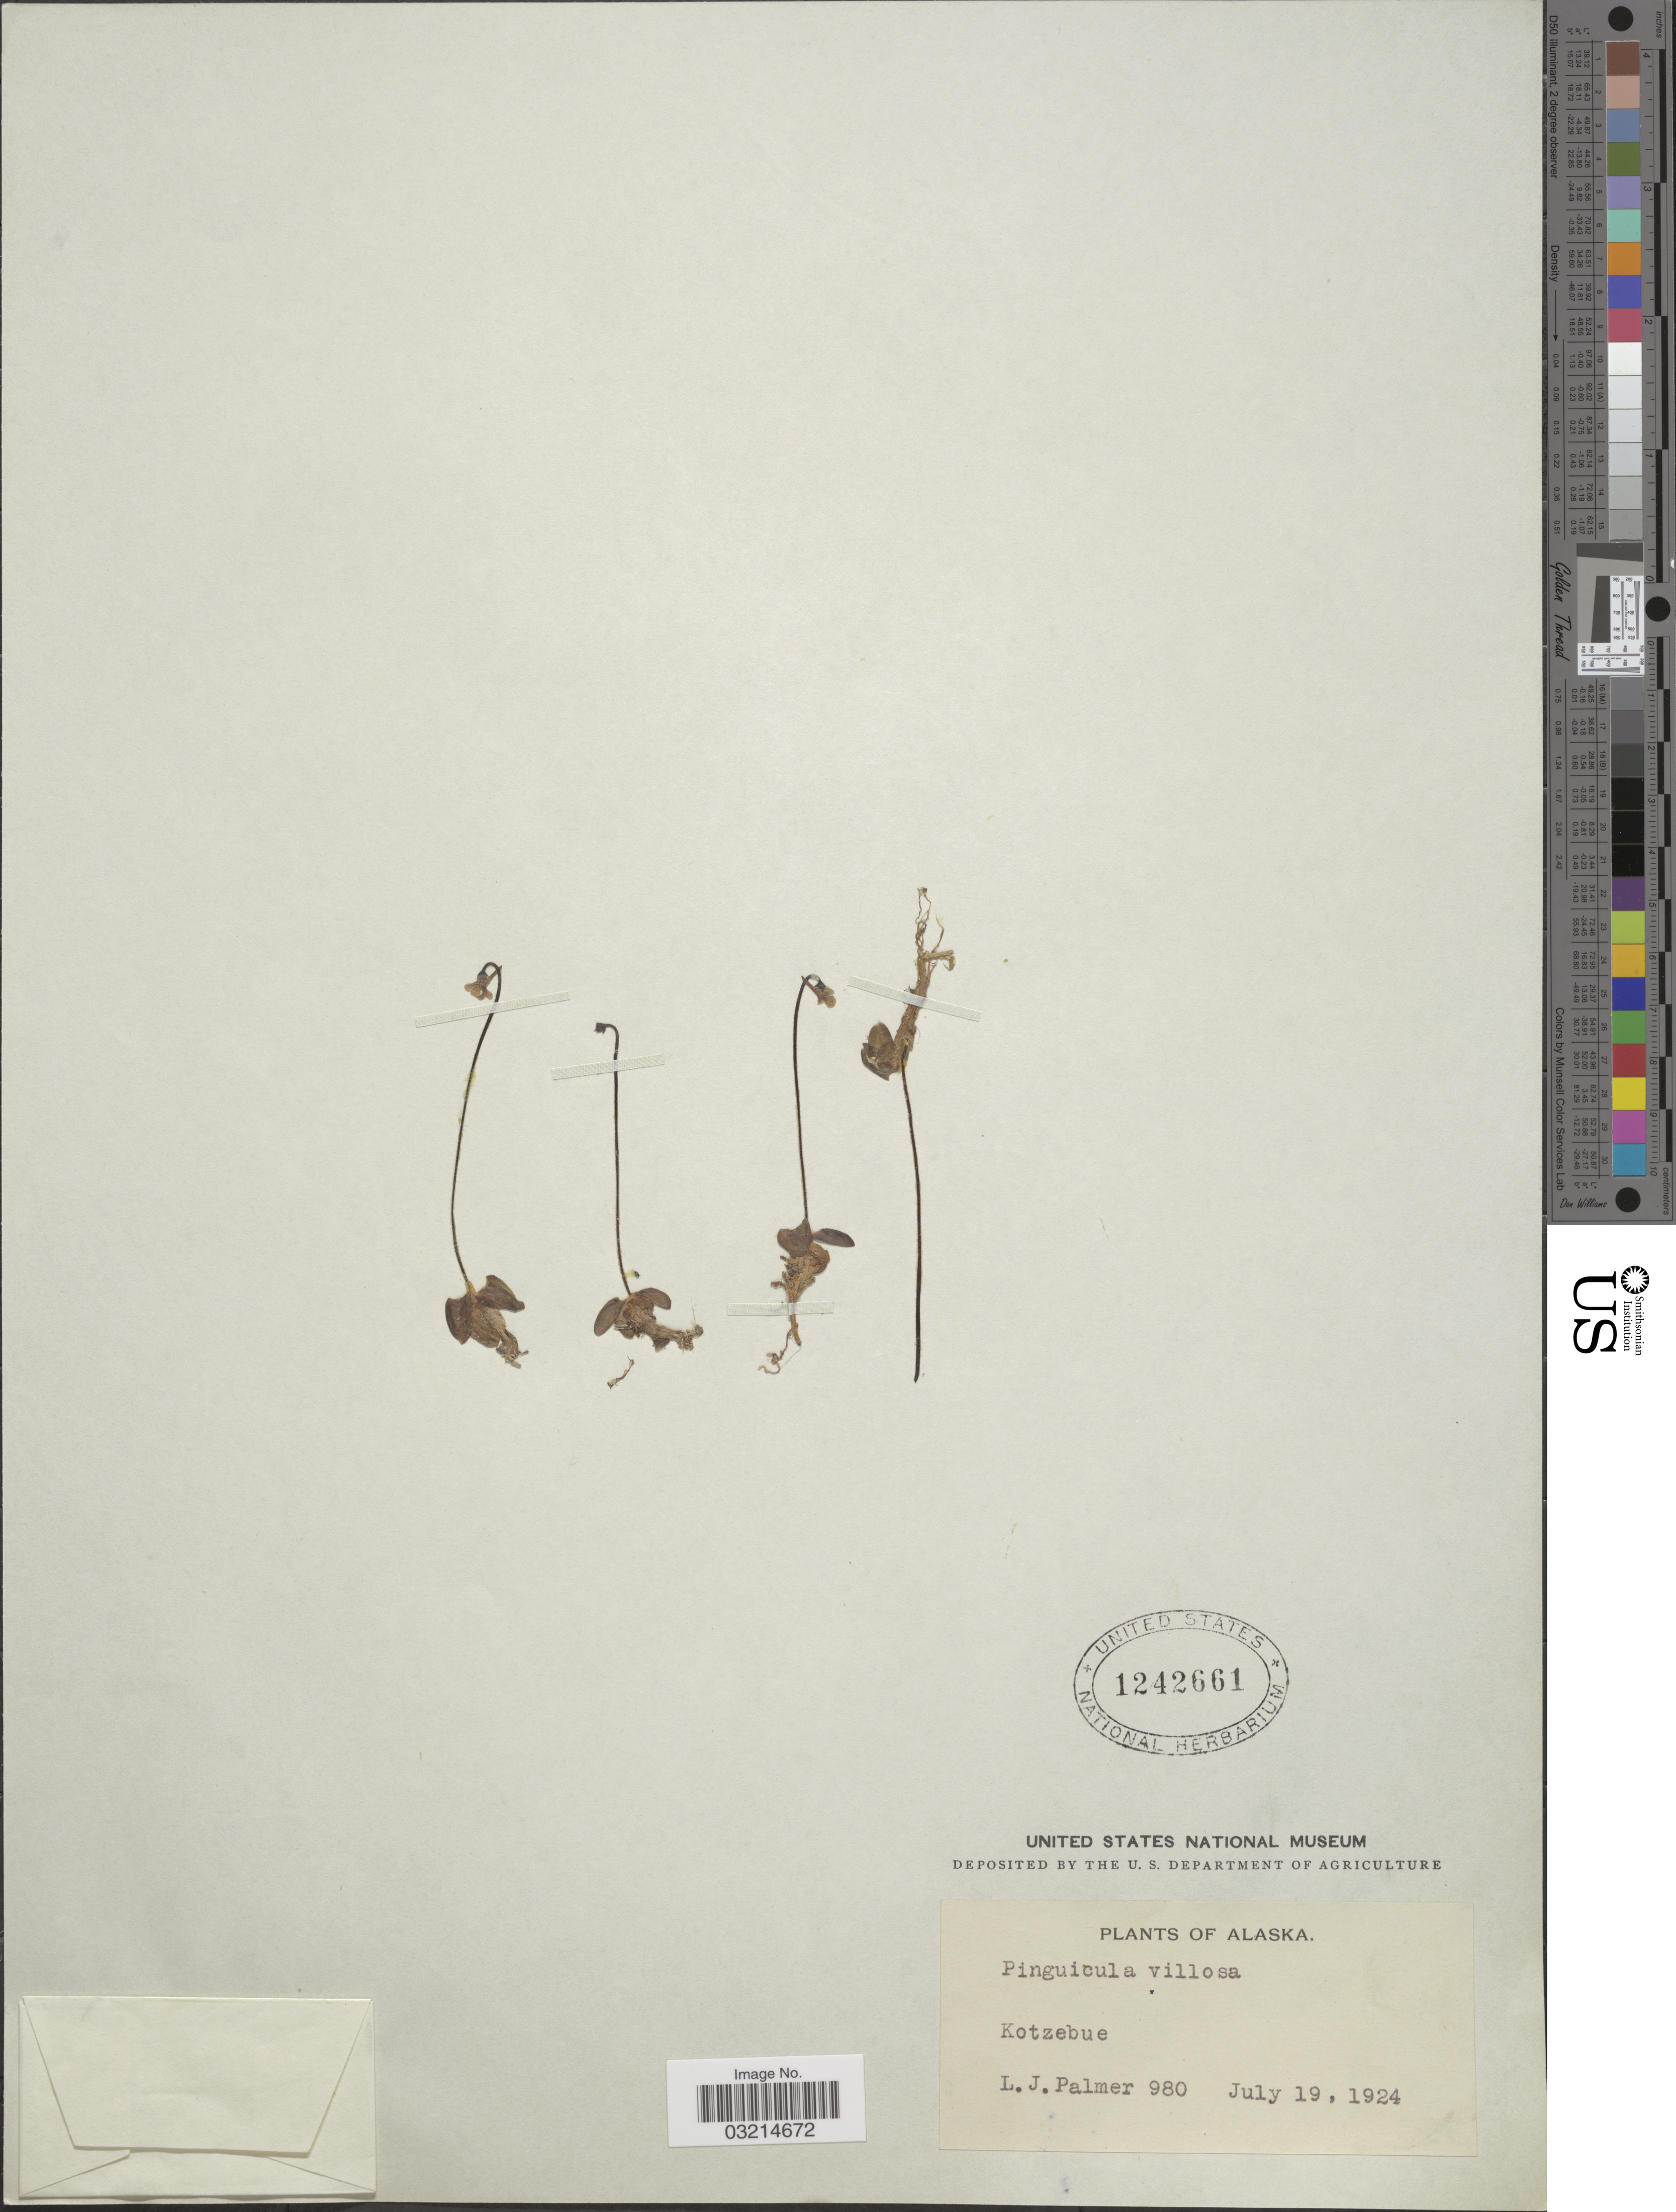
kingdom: Plantae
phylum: Tracheophyta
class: Magnoliopsida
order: Lamiales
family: Lentibulariaceae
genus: Pinguicula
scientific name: Pinguicula villosa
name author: L.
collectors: L. J. Palmer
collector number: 980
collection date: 1924-07-19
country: United States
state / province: Alaska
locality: Kotzebue.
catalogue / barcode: US 1242661